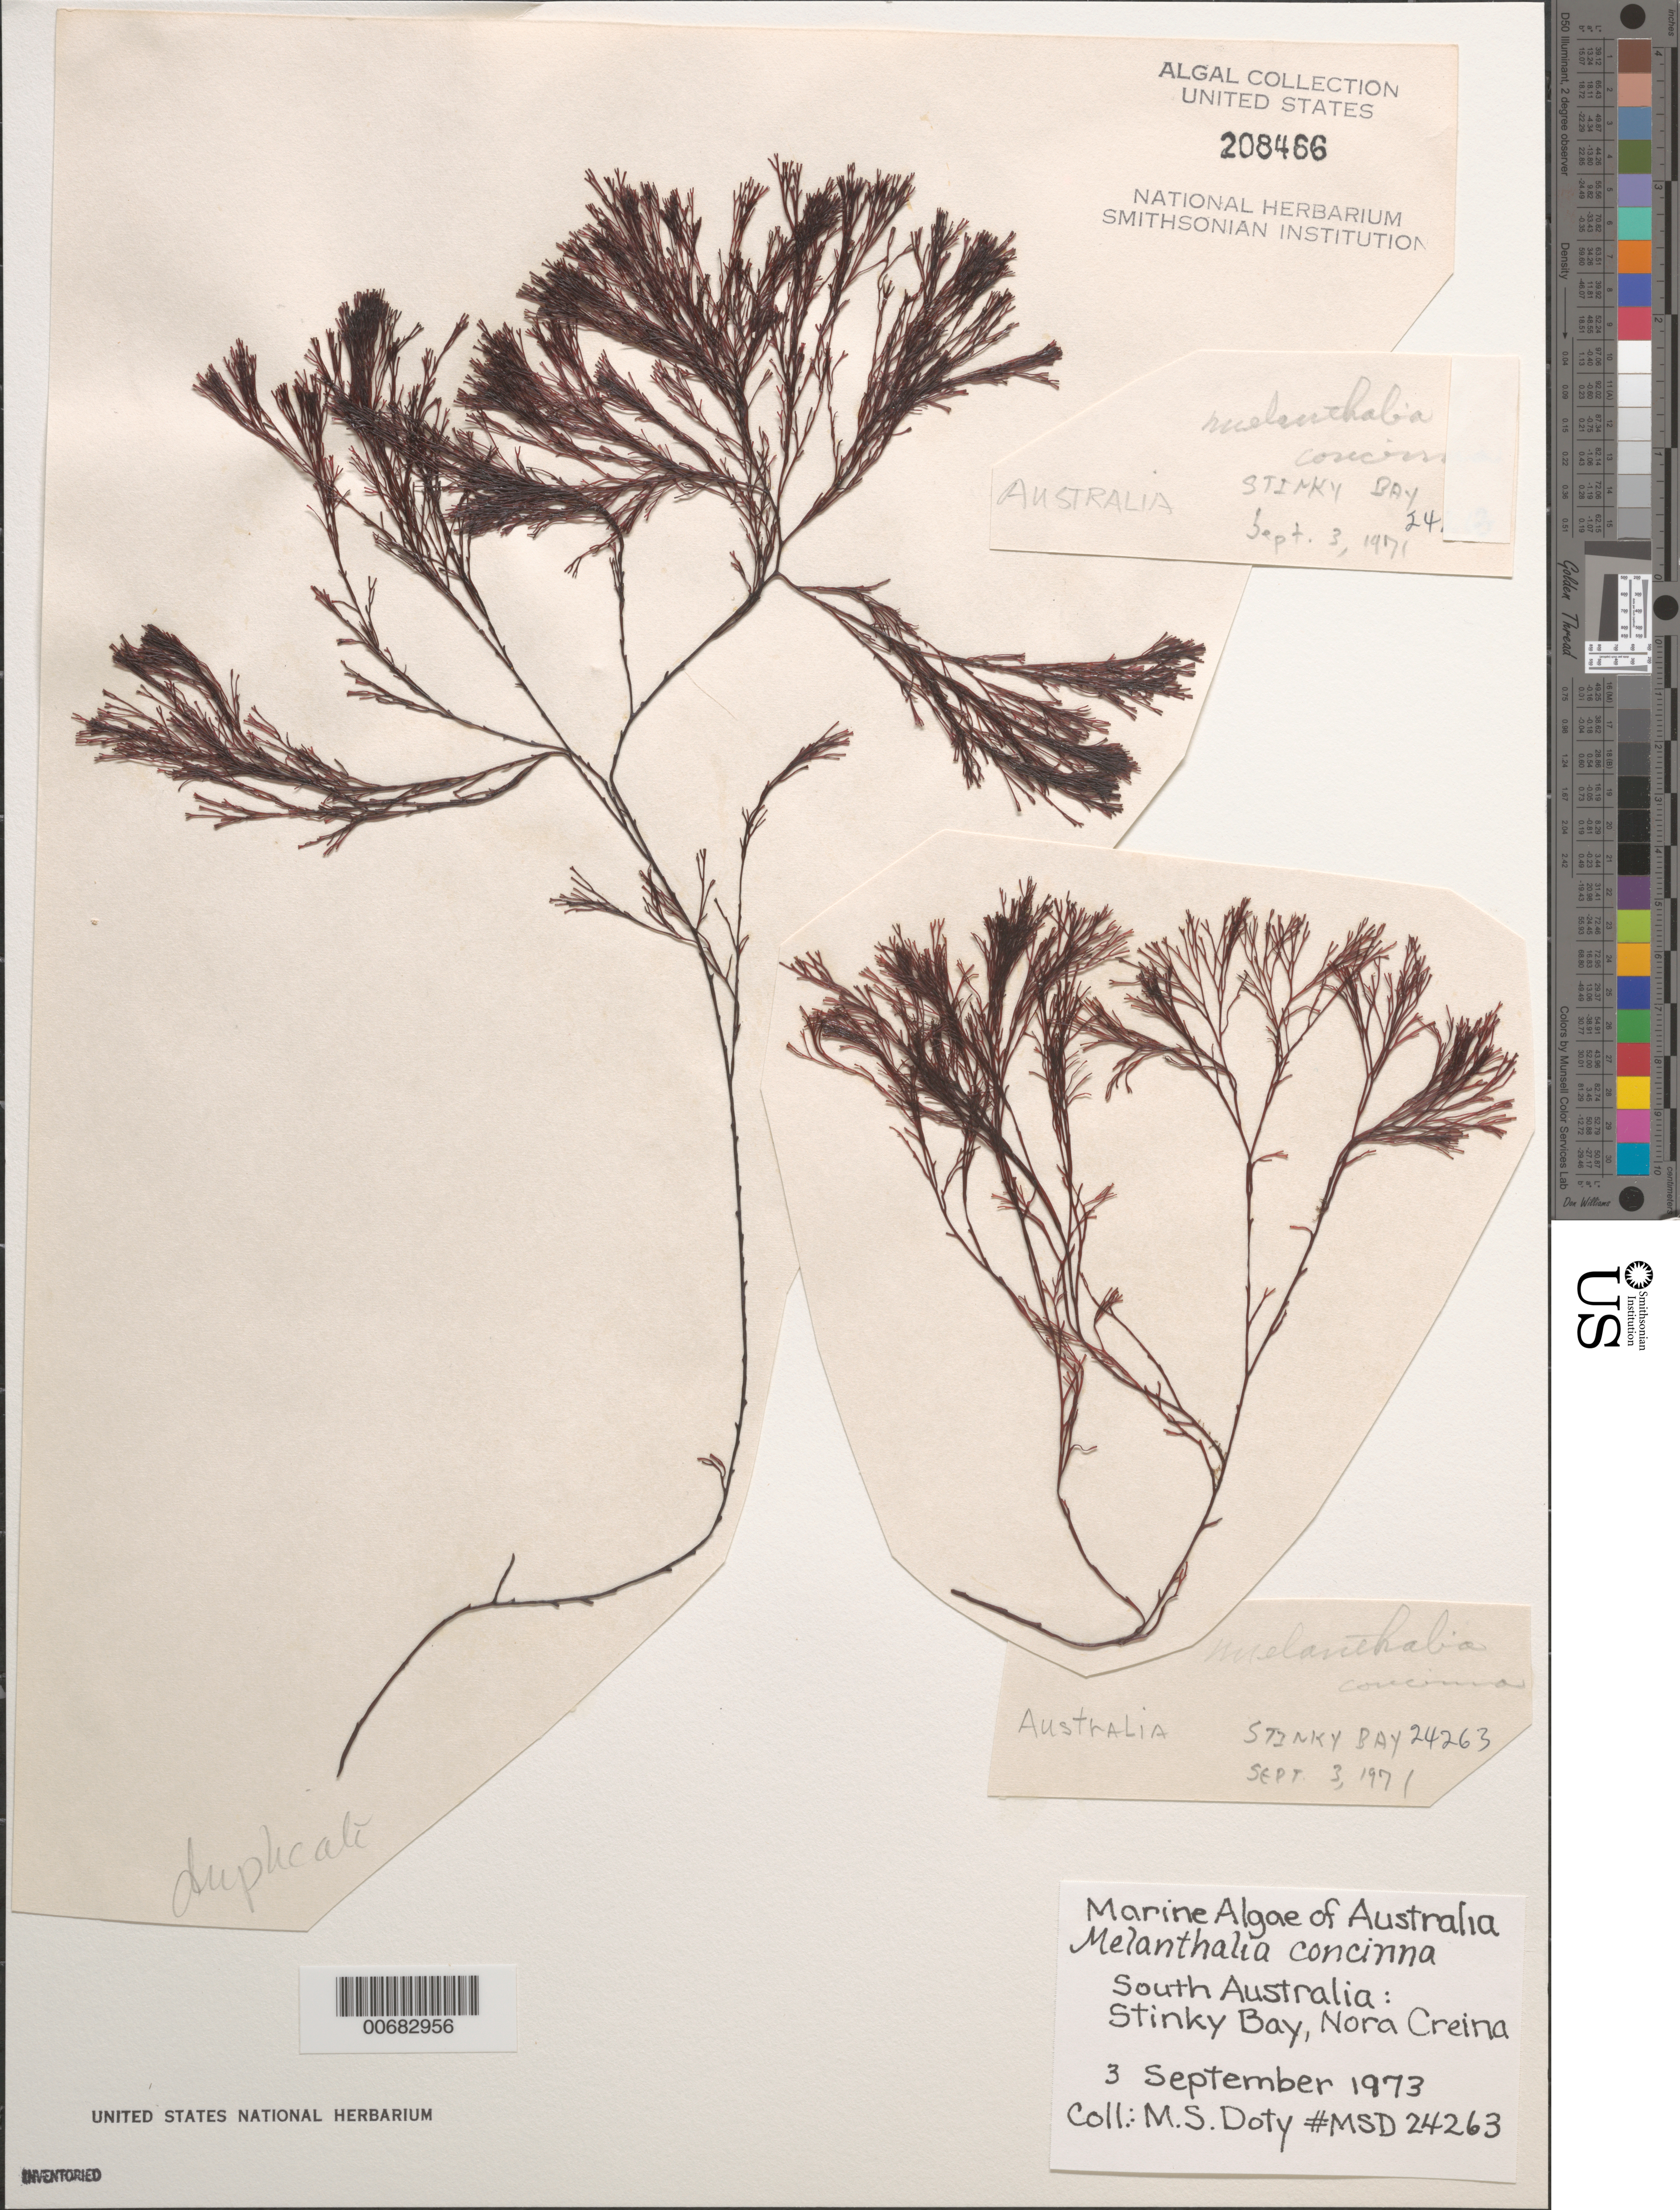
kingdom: Plantae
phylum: Rhodophyta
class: Florideophyceae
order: Gracilariales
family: Gracilariaceae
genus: Melanthalia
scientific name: Melanthalia vieillardii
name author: Kützing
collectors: M. S. Doty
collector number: MSD 24263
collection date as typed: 03 Sep 1971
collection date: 1971-09-03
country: Australia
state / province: South Australia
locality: Stinky Bay, Nora Creina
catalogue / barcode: US 208466